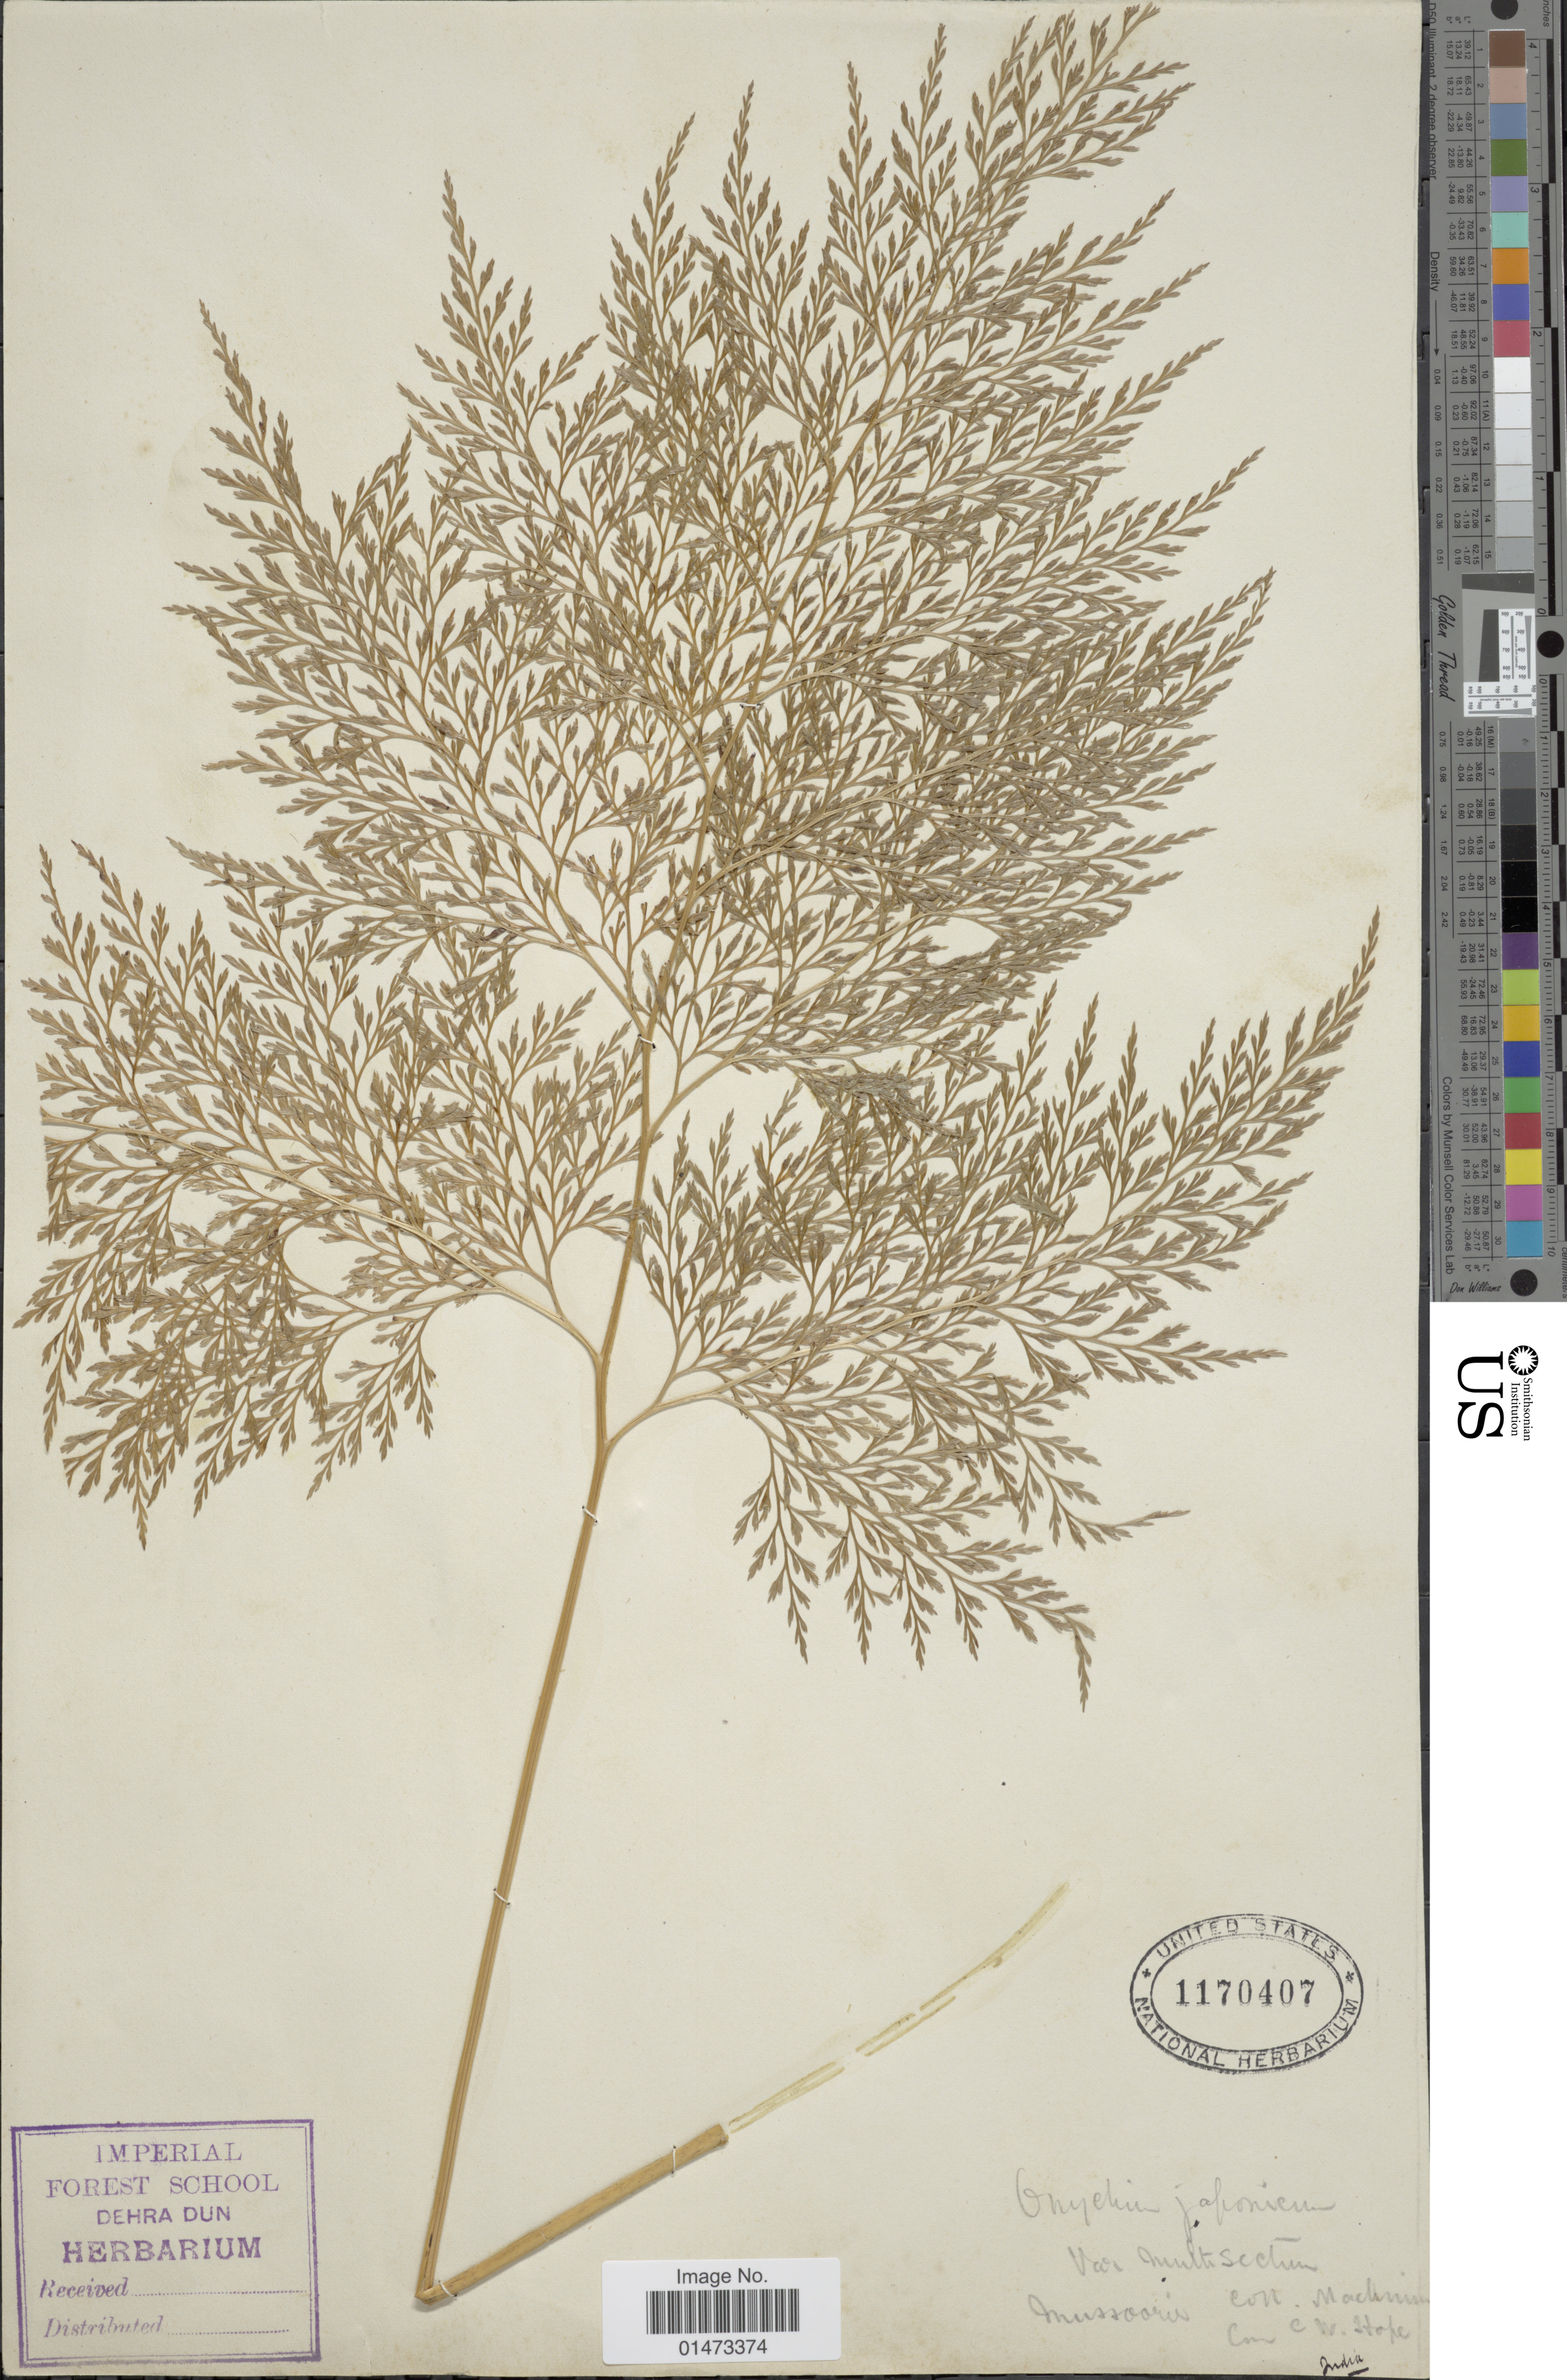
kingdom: Plantae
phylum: Tracheophyta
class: Polypodiopsida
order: Polypodiales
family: Pteridaceae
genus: Onychium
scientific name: Onychium contiguum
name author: Wall. ex C. Hope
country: India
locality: Mussoorie.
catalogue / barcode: US 1170407